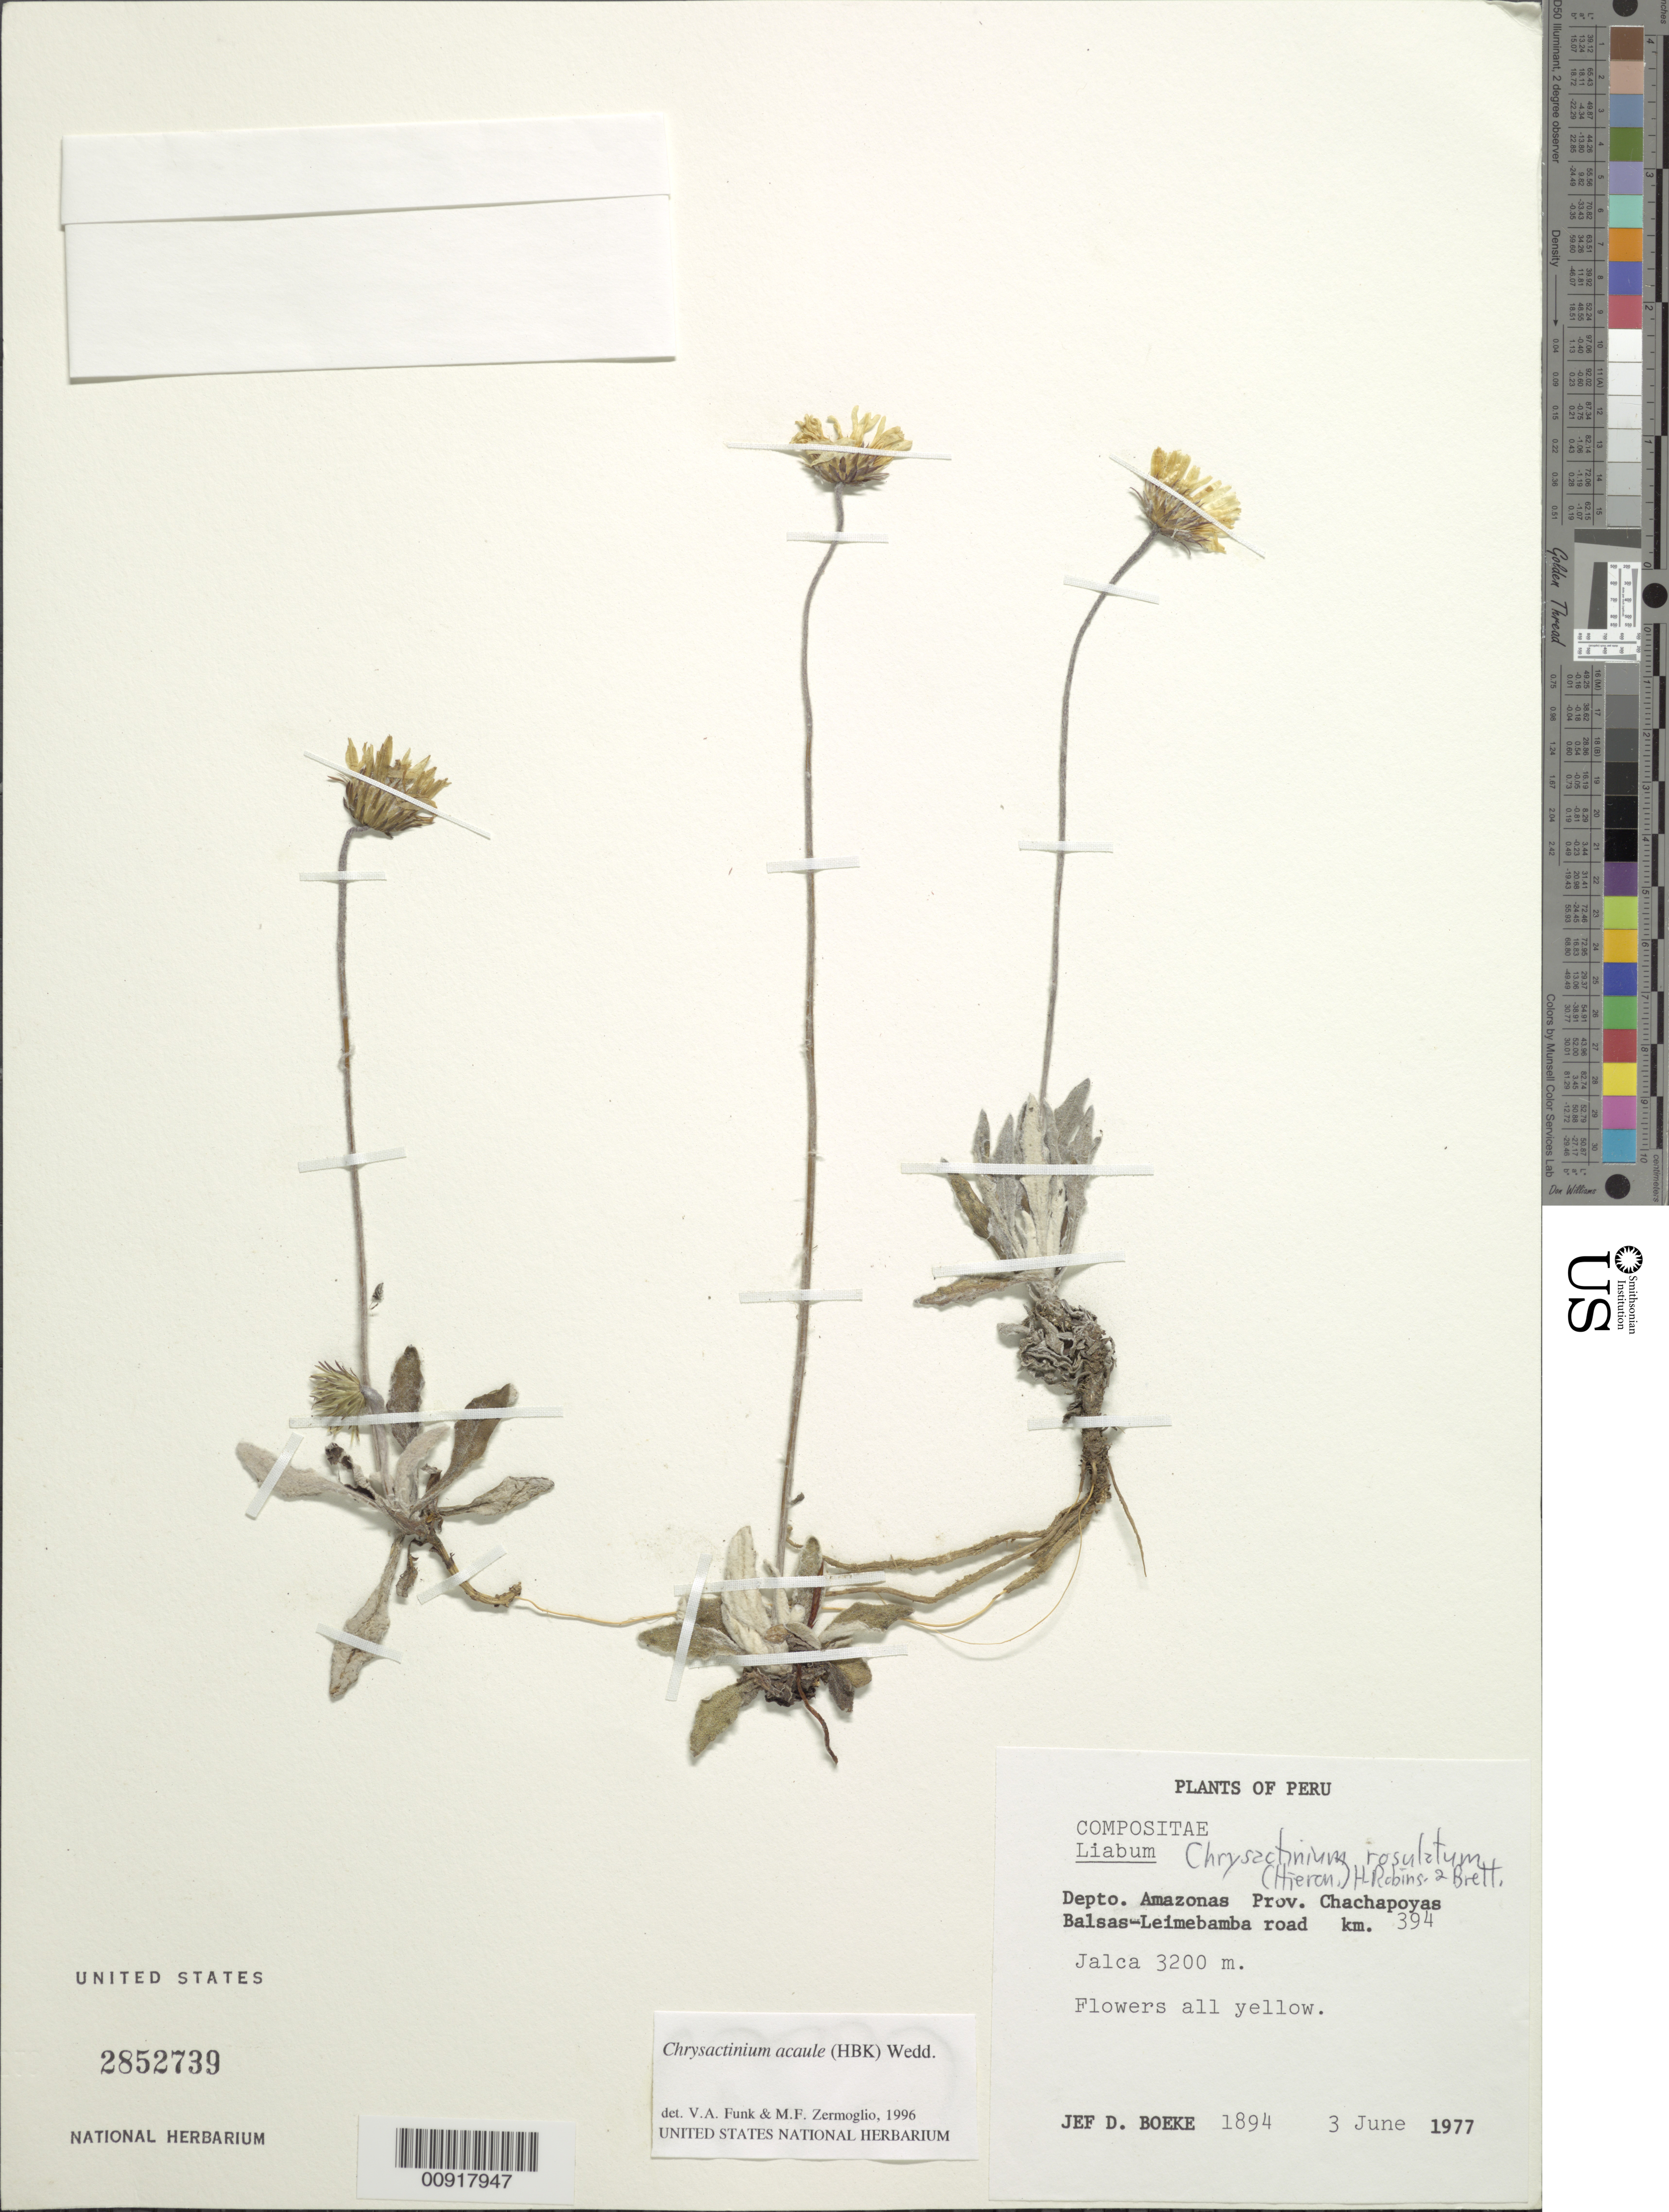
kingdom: Plantae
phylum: Tracheophyta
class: Magnoliopsida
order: Asterales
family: Asteraceae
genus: Chrysactinium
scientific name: Chrysactinium acaule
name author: (Kunth) Wedd.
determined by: Funk, V. A.; Zermoglio, M. F.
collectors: J. D. Boeke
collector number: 1894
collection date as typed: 3 June 1977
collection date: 1977-06-03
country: Peru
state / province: Amazonas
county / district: Chachapoyas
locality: Prov. Chachapoyas, Dpto. Amazonas, Balsas-Leimebamba road, km 394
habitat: Jalca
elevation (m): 3200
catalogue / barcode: US 2852739